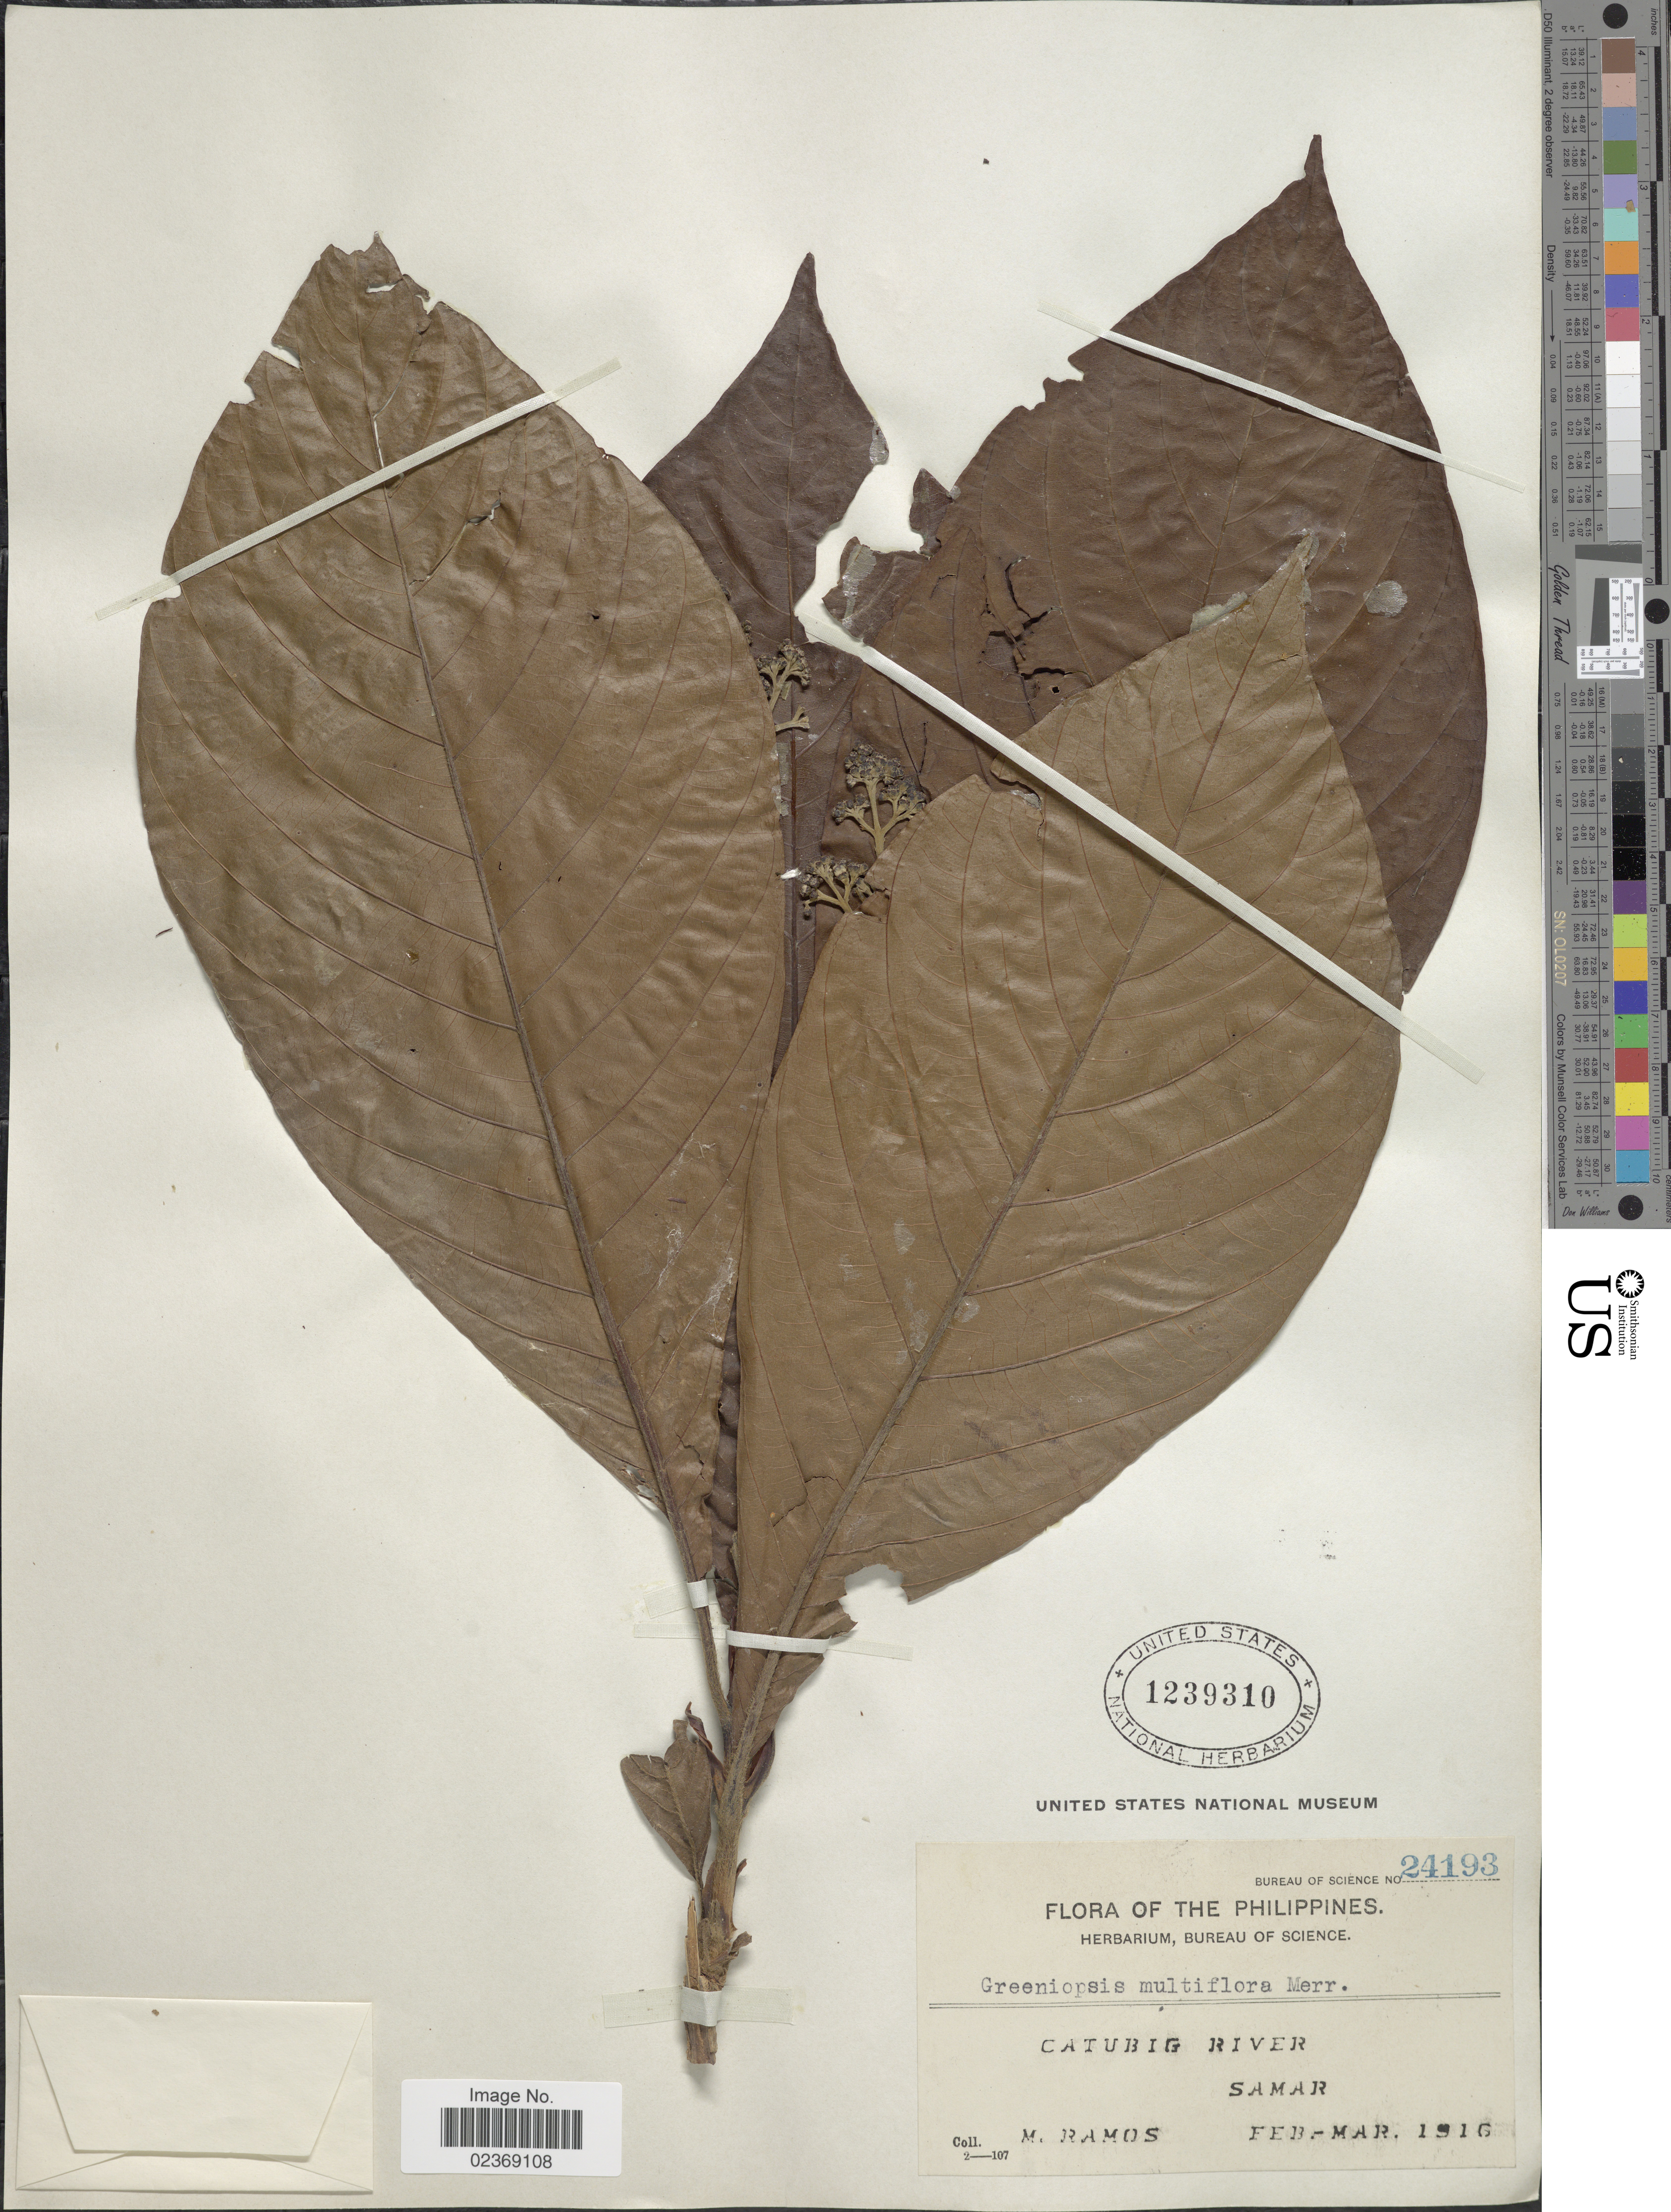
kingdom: Plantae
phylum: Tracheophyta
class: Magnoliopsida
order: Gentianales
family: Rubiaceae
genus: Greeniopsis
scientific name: Greeniopsis multiflora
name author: (Elmer) Merr.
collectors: M. Ramos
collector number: Bureau of Science 24193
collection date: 1916-02/1916-03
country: Philippines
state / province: Eastern Visayas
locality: Catubig River, Samar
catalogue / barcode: US 1239310